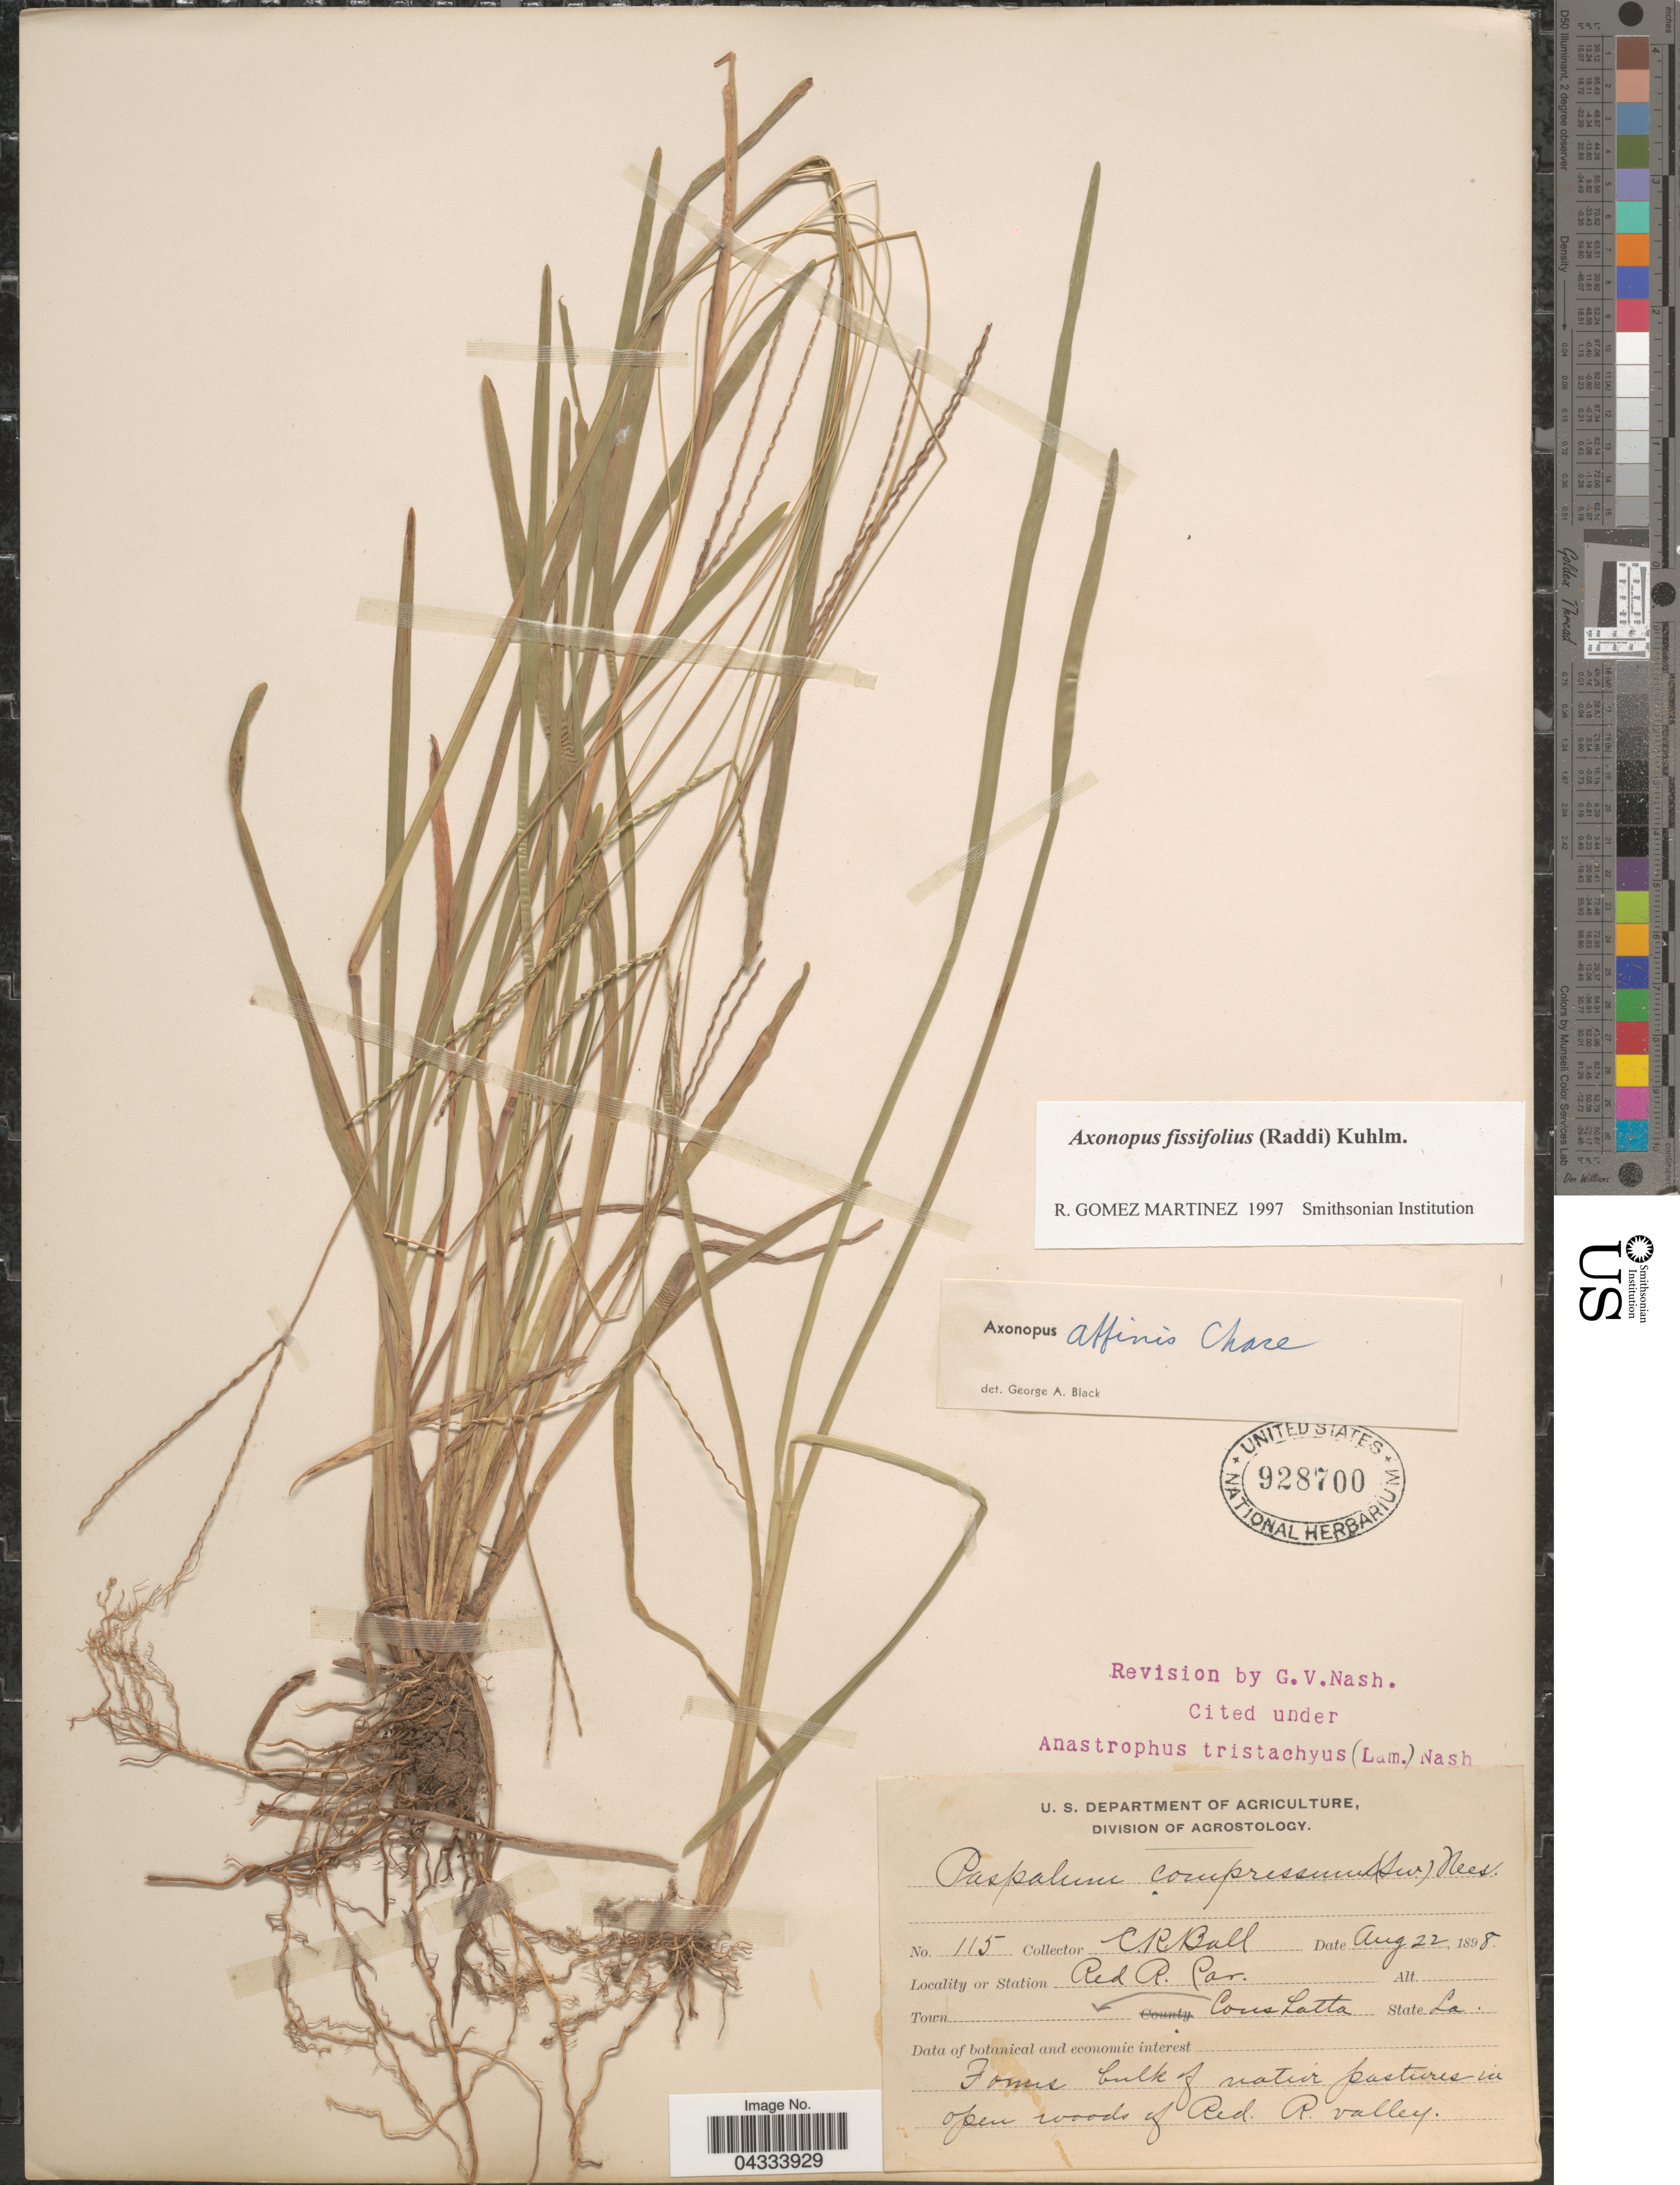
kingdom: Plantae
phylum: Tracheophyta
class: Liliopsida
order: Poales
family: Poaceae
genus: Axonopus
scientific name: Axonopus fissifolius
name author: (Raddi) Kuhlm.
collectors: C. R. Ball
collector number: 115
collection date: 1898-08-22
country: United States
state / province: Louisiana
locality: Red R. Par. Town Coushatta. In open woods of Red R. Valley.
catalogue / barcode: US 928700